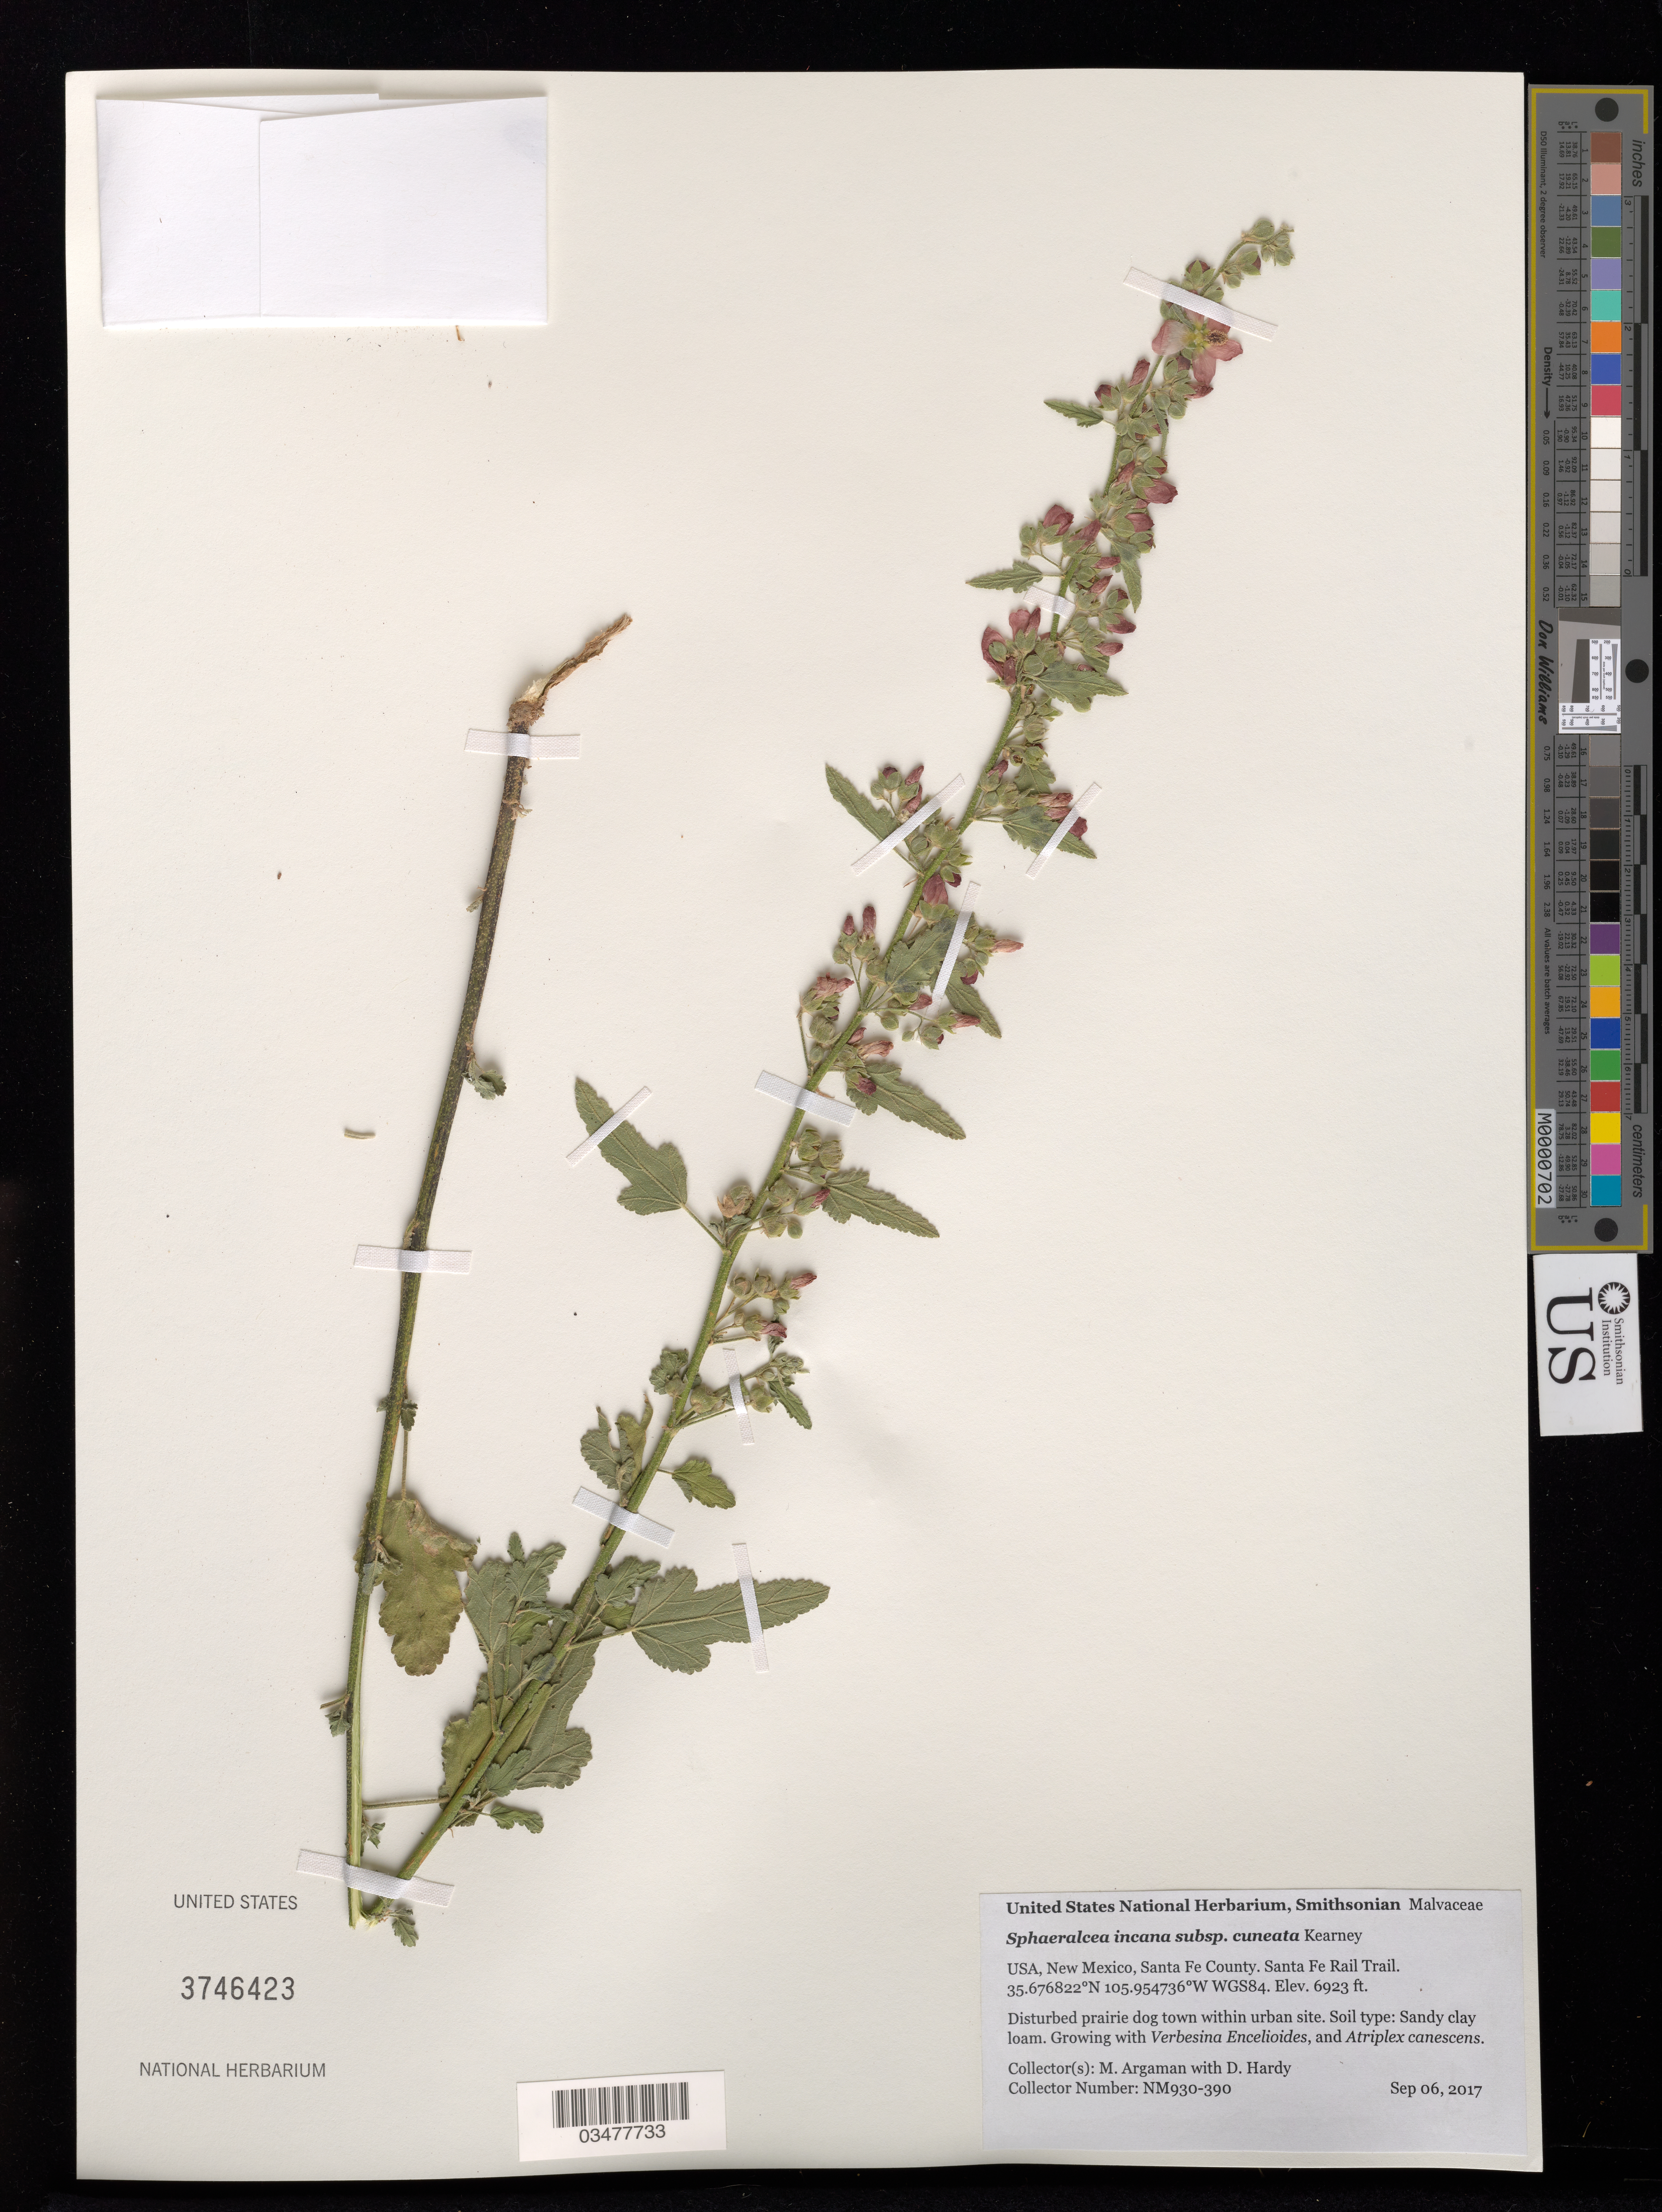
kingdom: Plantae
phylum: Tracheophyta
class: Magnoliopsida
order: Malvales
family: Malvaceae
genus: Sphaeralcea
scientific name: Sphaeralcea incana subsp. cuneata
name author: Kearney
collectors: M. Argaman & D. Hardy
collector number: NM930-390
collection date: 2017-09-06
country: United States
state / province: New Mexico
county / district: Santa Fe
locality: Santa Fe Rail Trail, St. Francis and Cerrillos intersection.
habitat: Sandy clay loam. Disturbed prairie dog town within urban site.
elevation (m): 2110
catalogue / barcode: US 3746423